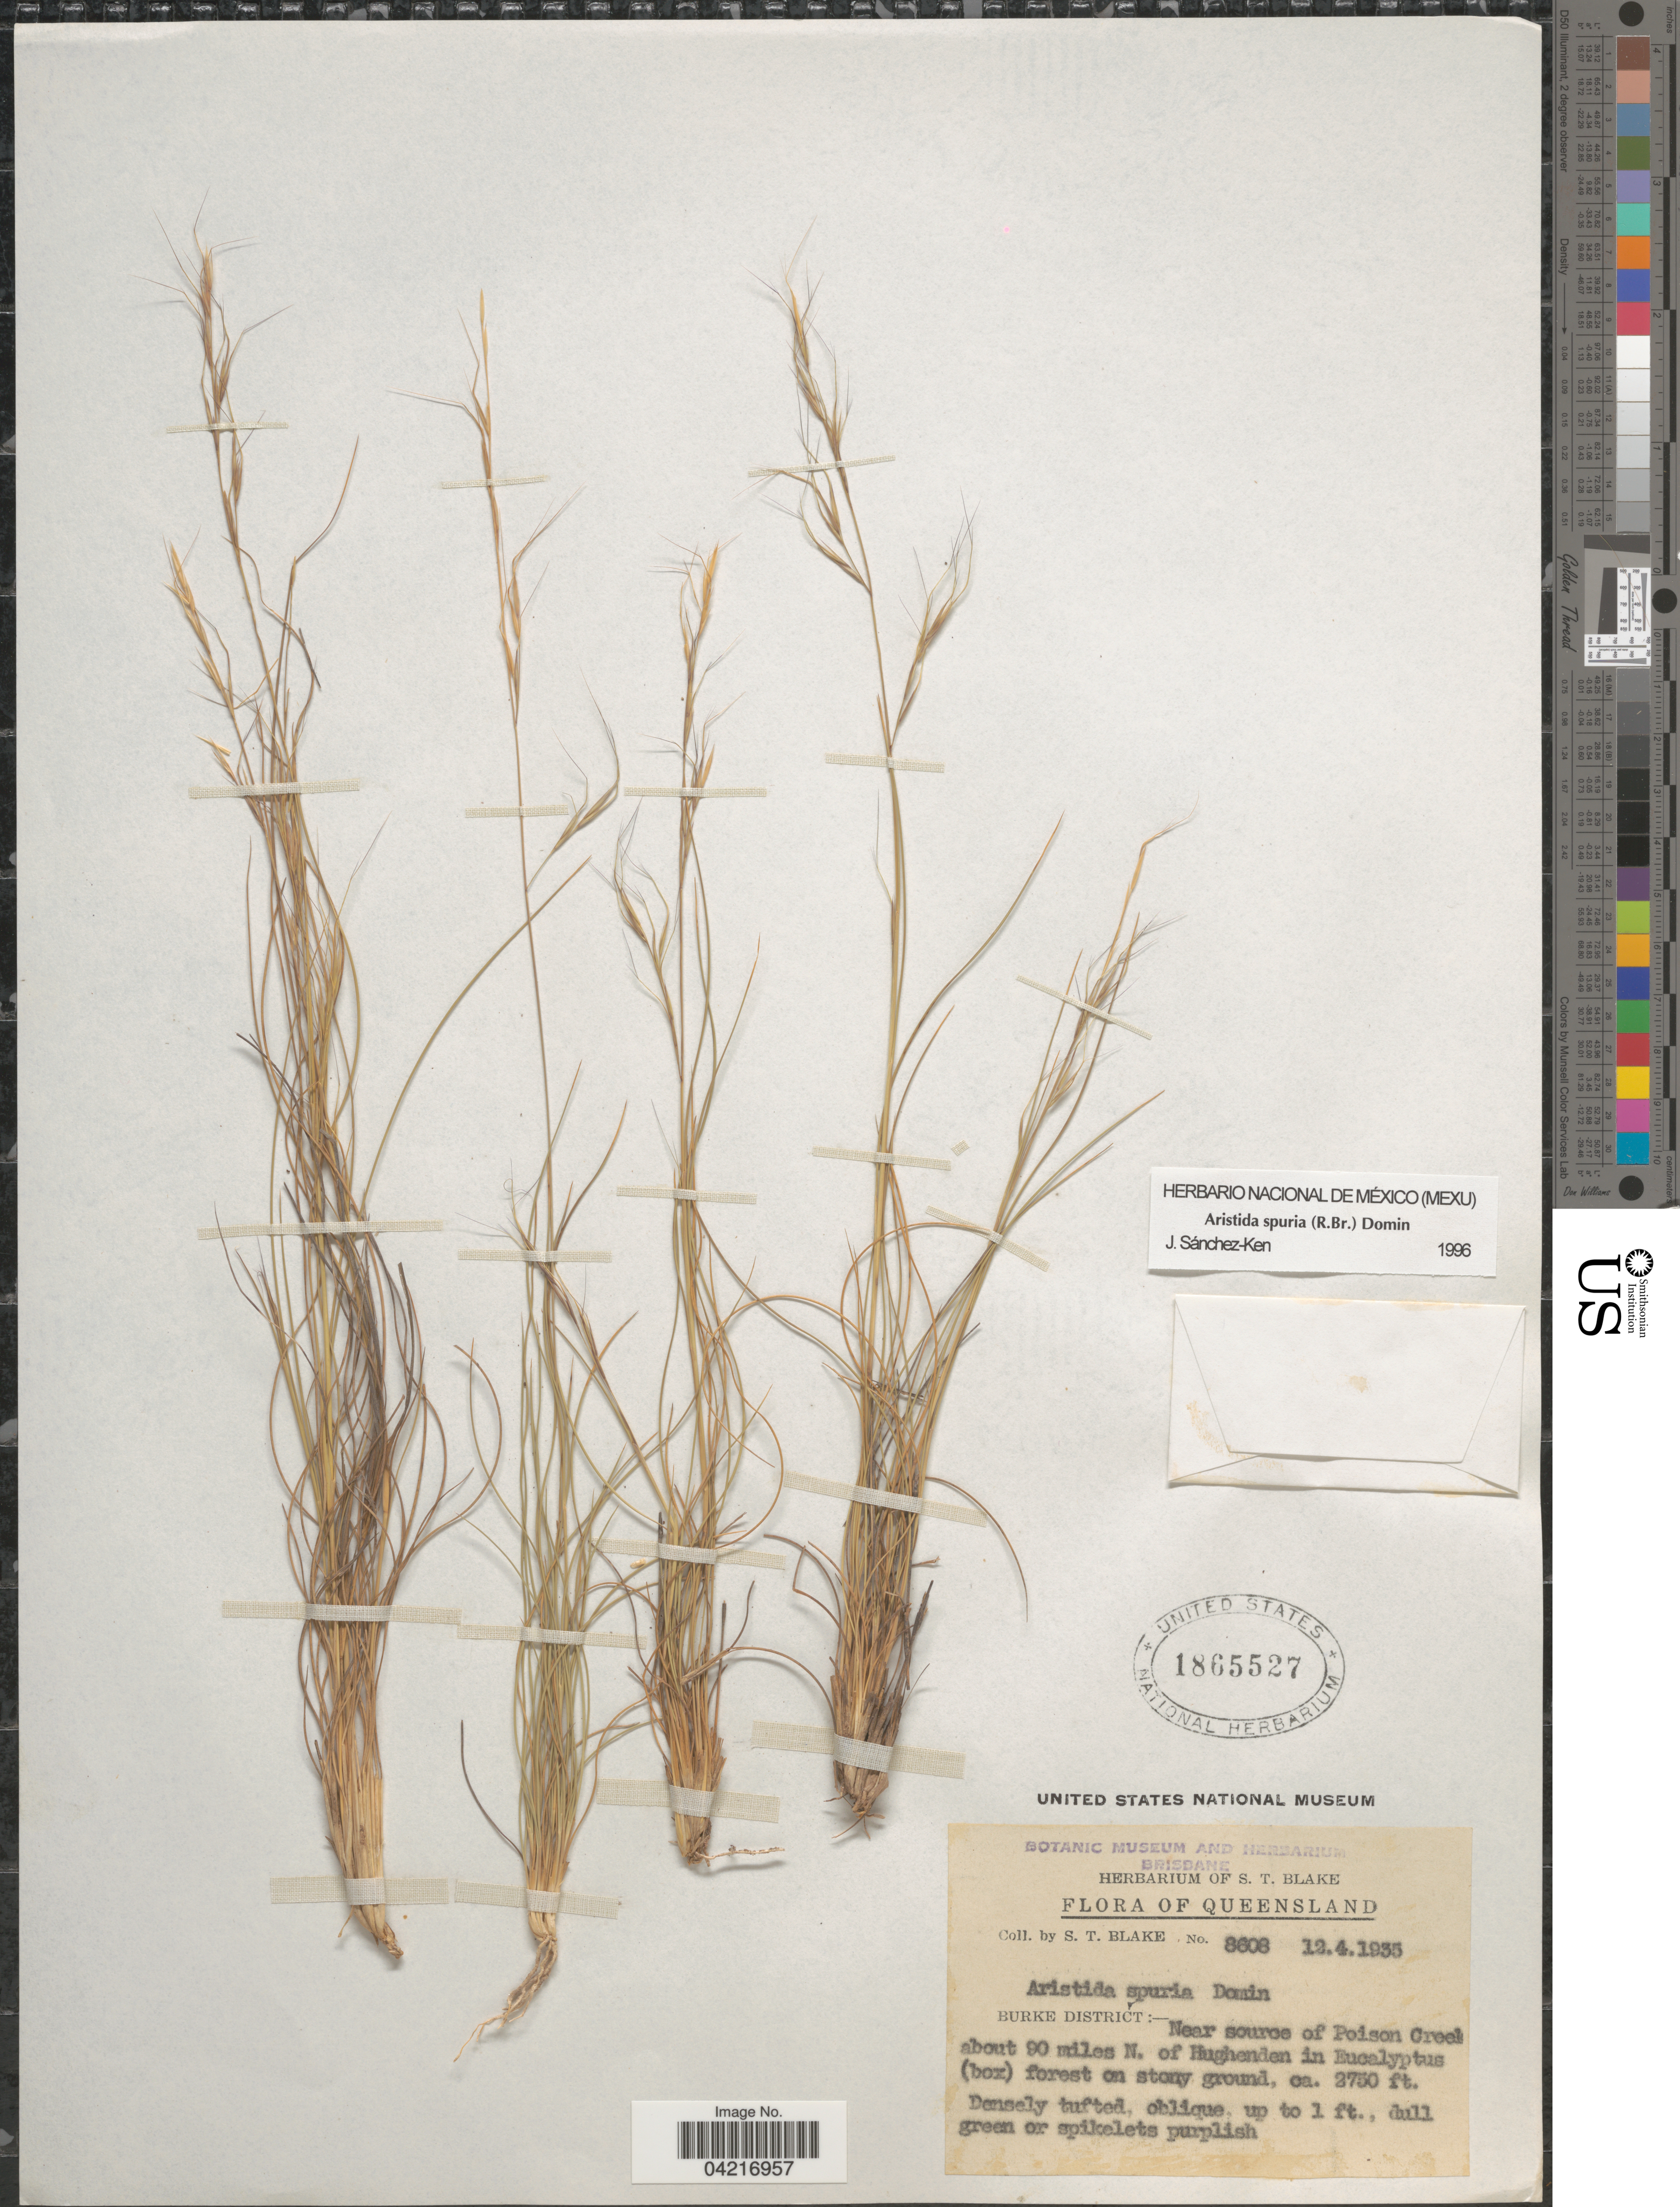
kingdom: Plantae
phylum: Tracheophyta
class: Liliopsida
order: Poales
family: Poaceae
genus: Aristida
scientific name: Aristida spuria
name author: Domin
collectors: S. T. Blake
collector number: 8608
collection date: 1935-04-12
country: Australia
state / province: Queensland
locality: Burke District:- Near source of Poison Creek about 90 miles N. of Hughenden.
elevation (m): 838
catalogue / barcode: US 1865527